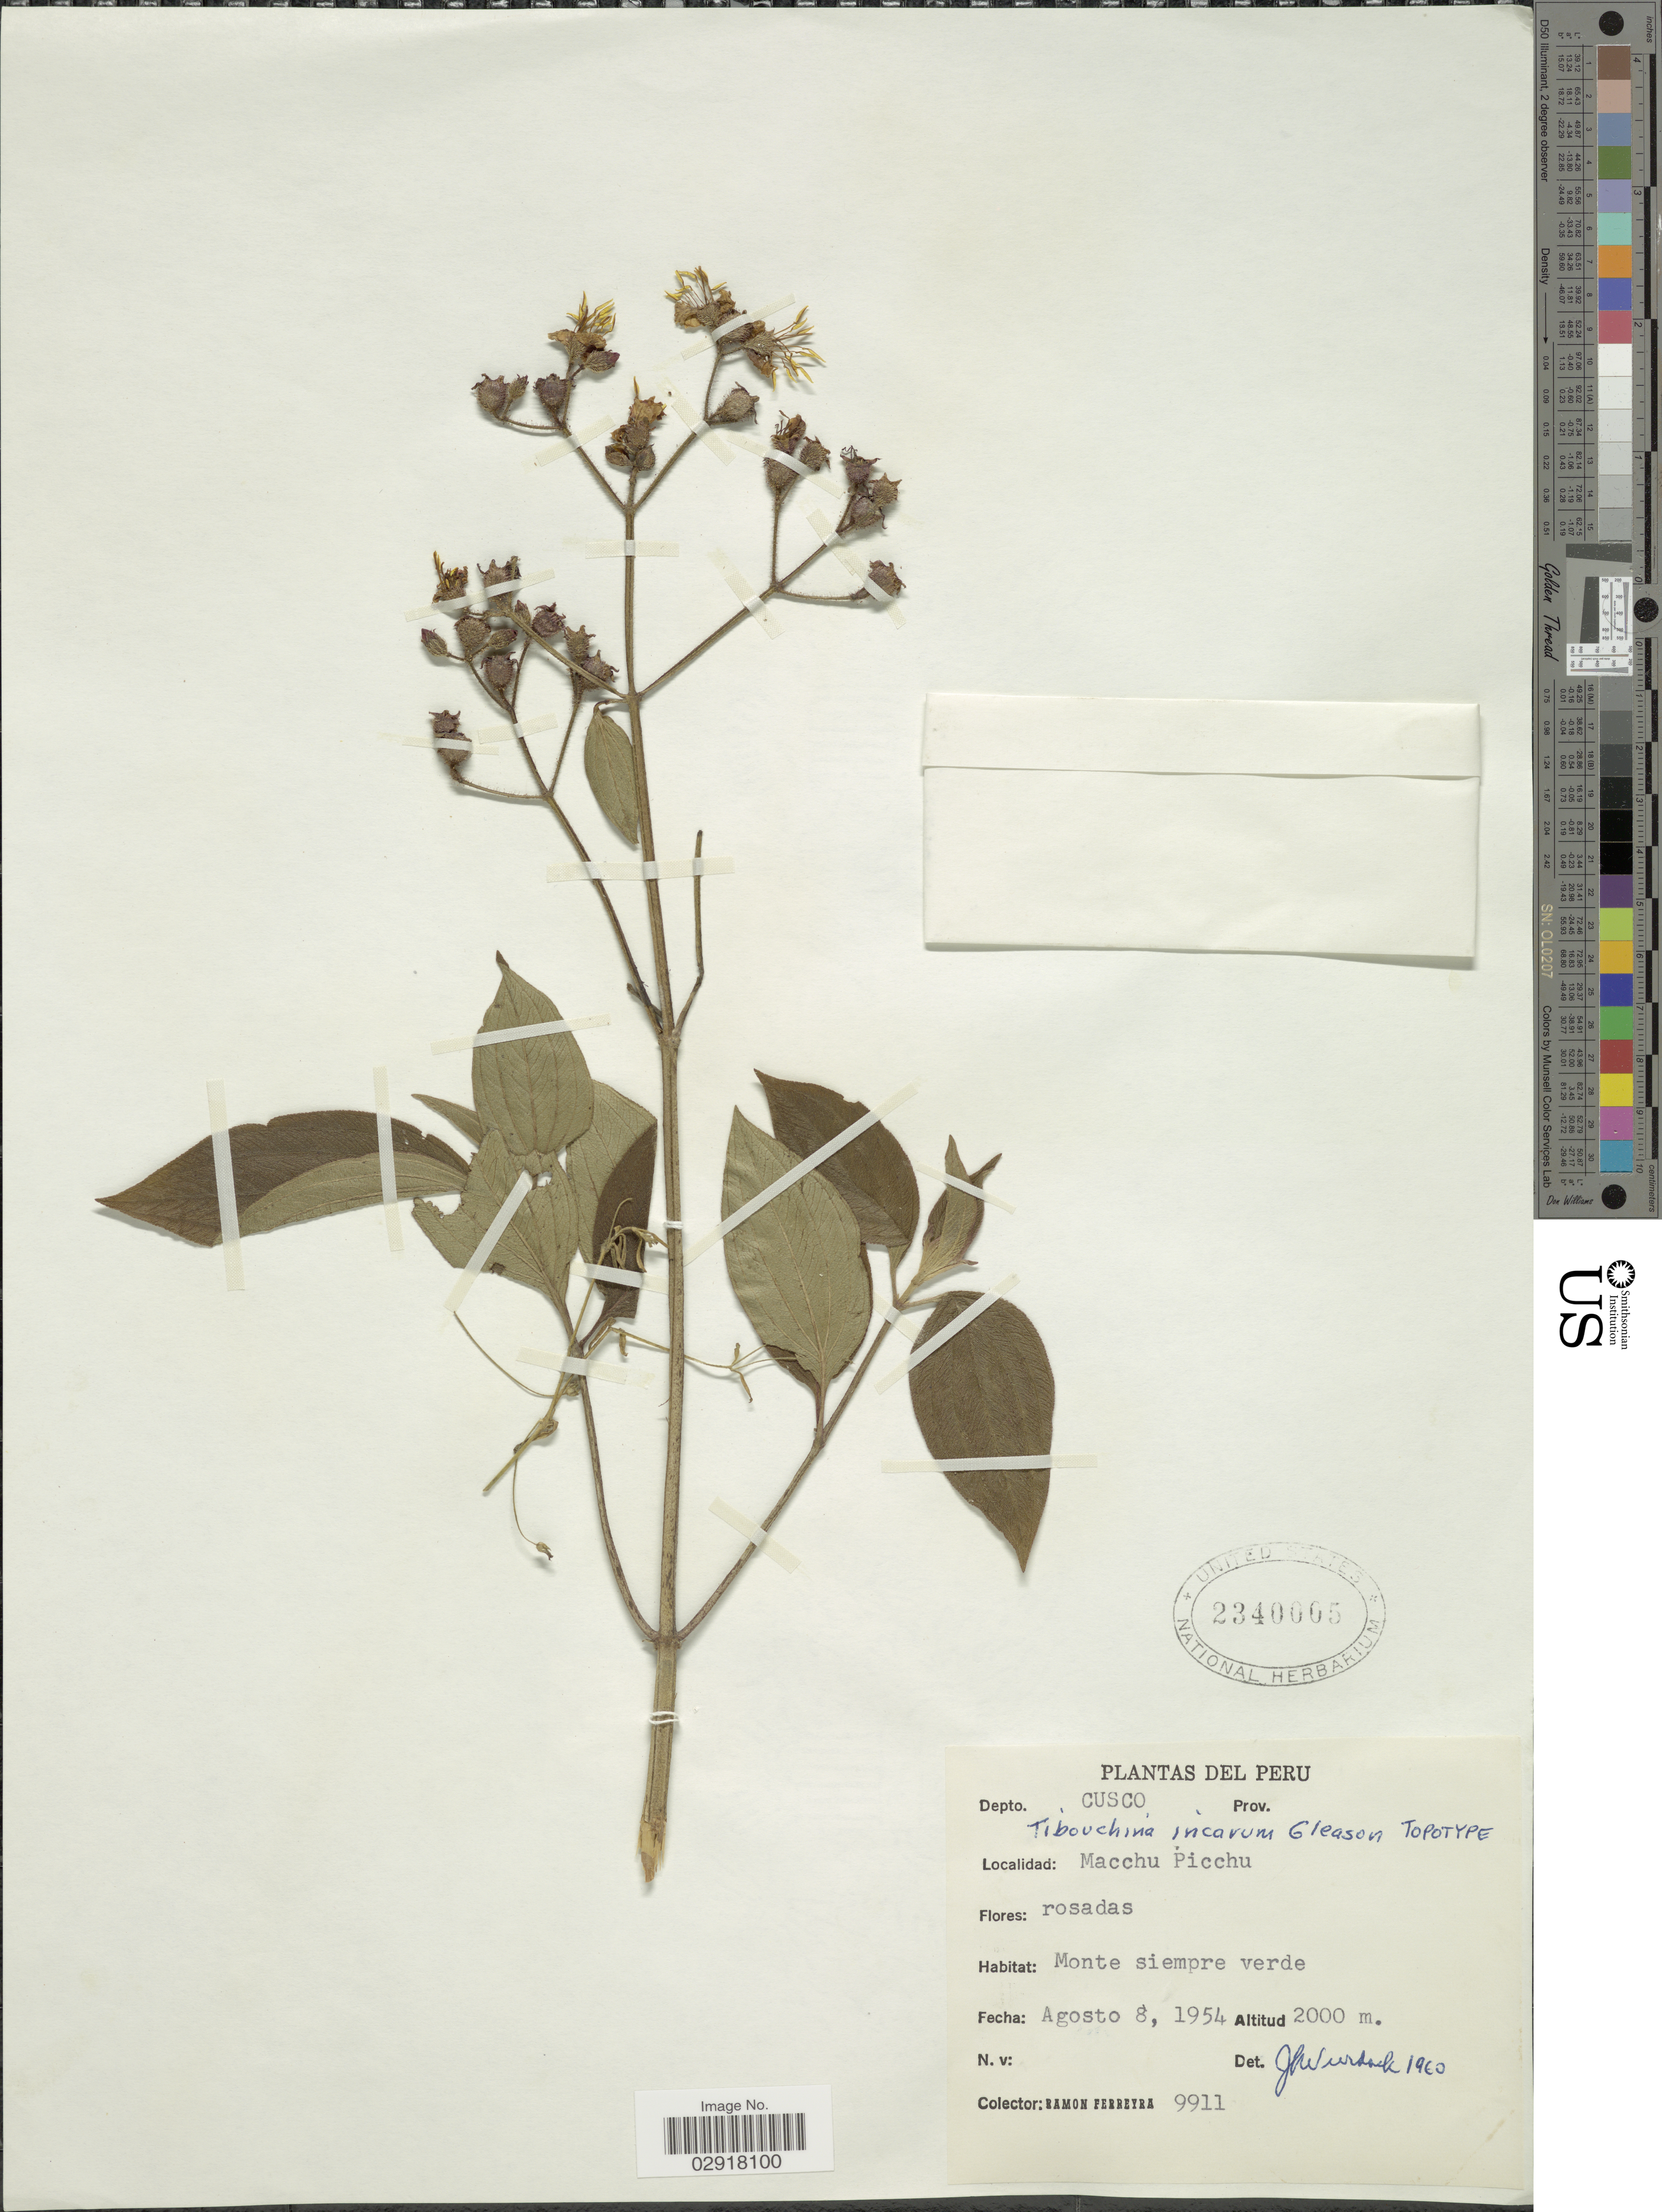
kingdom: Plantae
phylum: Tracheophyta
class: Magnoliopsida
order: Myrtales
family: Melastomataceae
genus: Chaetogastra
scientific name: Chaetogastra incarum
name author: (Gleason) P.J.F. Guim. & Michelang.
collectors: R. A. Ferreyra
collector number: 9911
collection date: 1954-08-08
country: Peru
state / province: Cusco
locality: Depto. Cusco. Machu Picchu.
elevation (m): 2000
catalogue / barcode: US 2340005